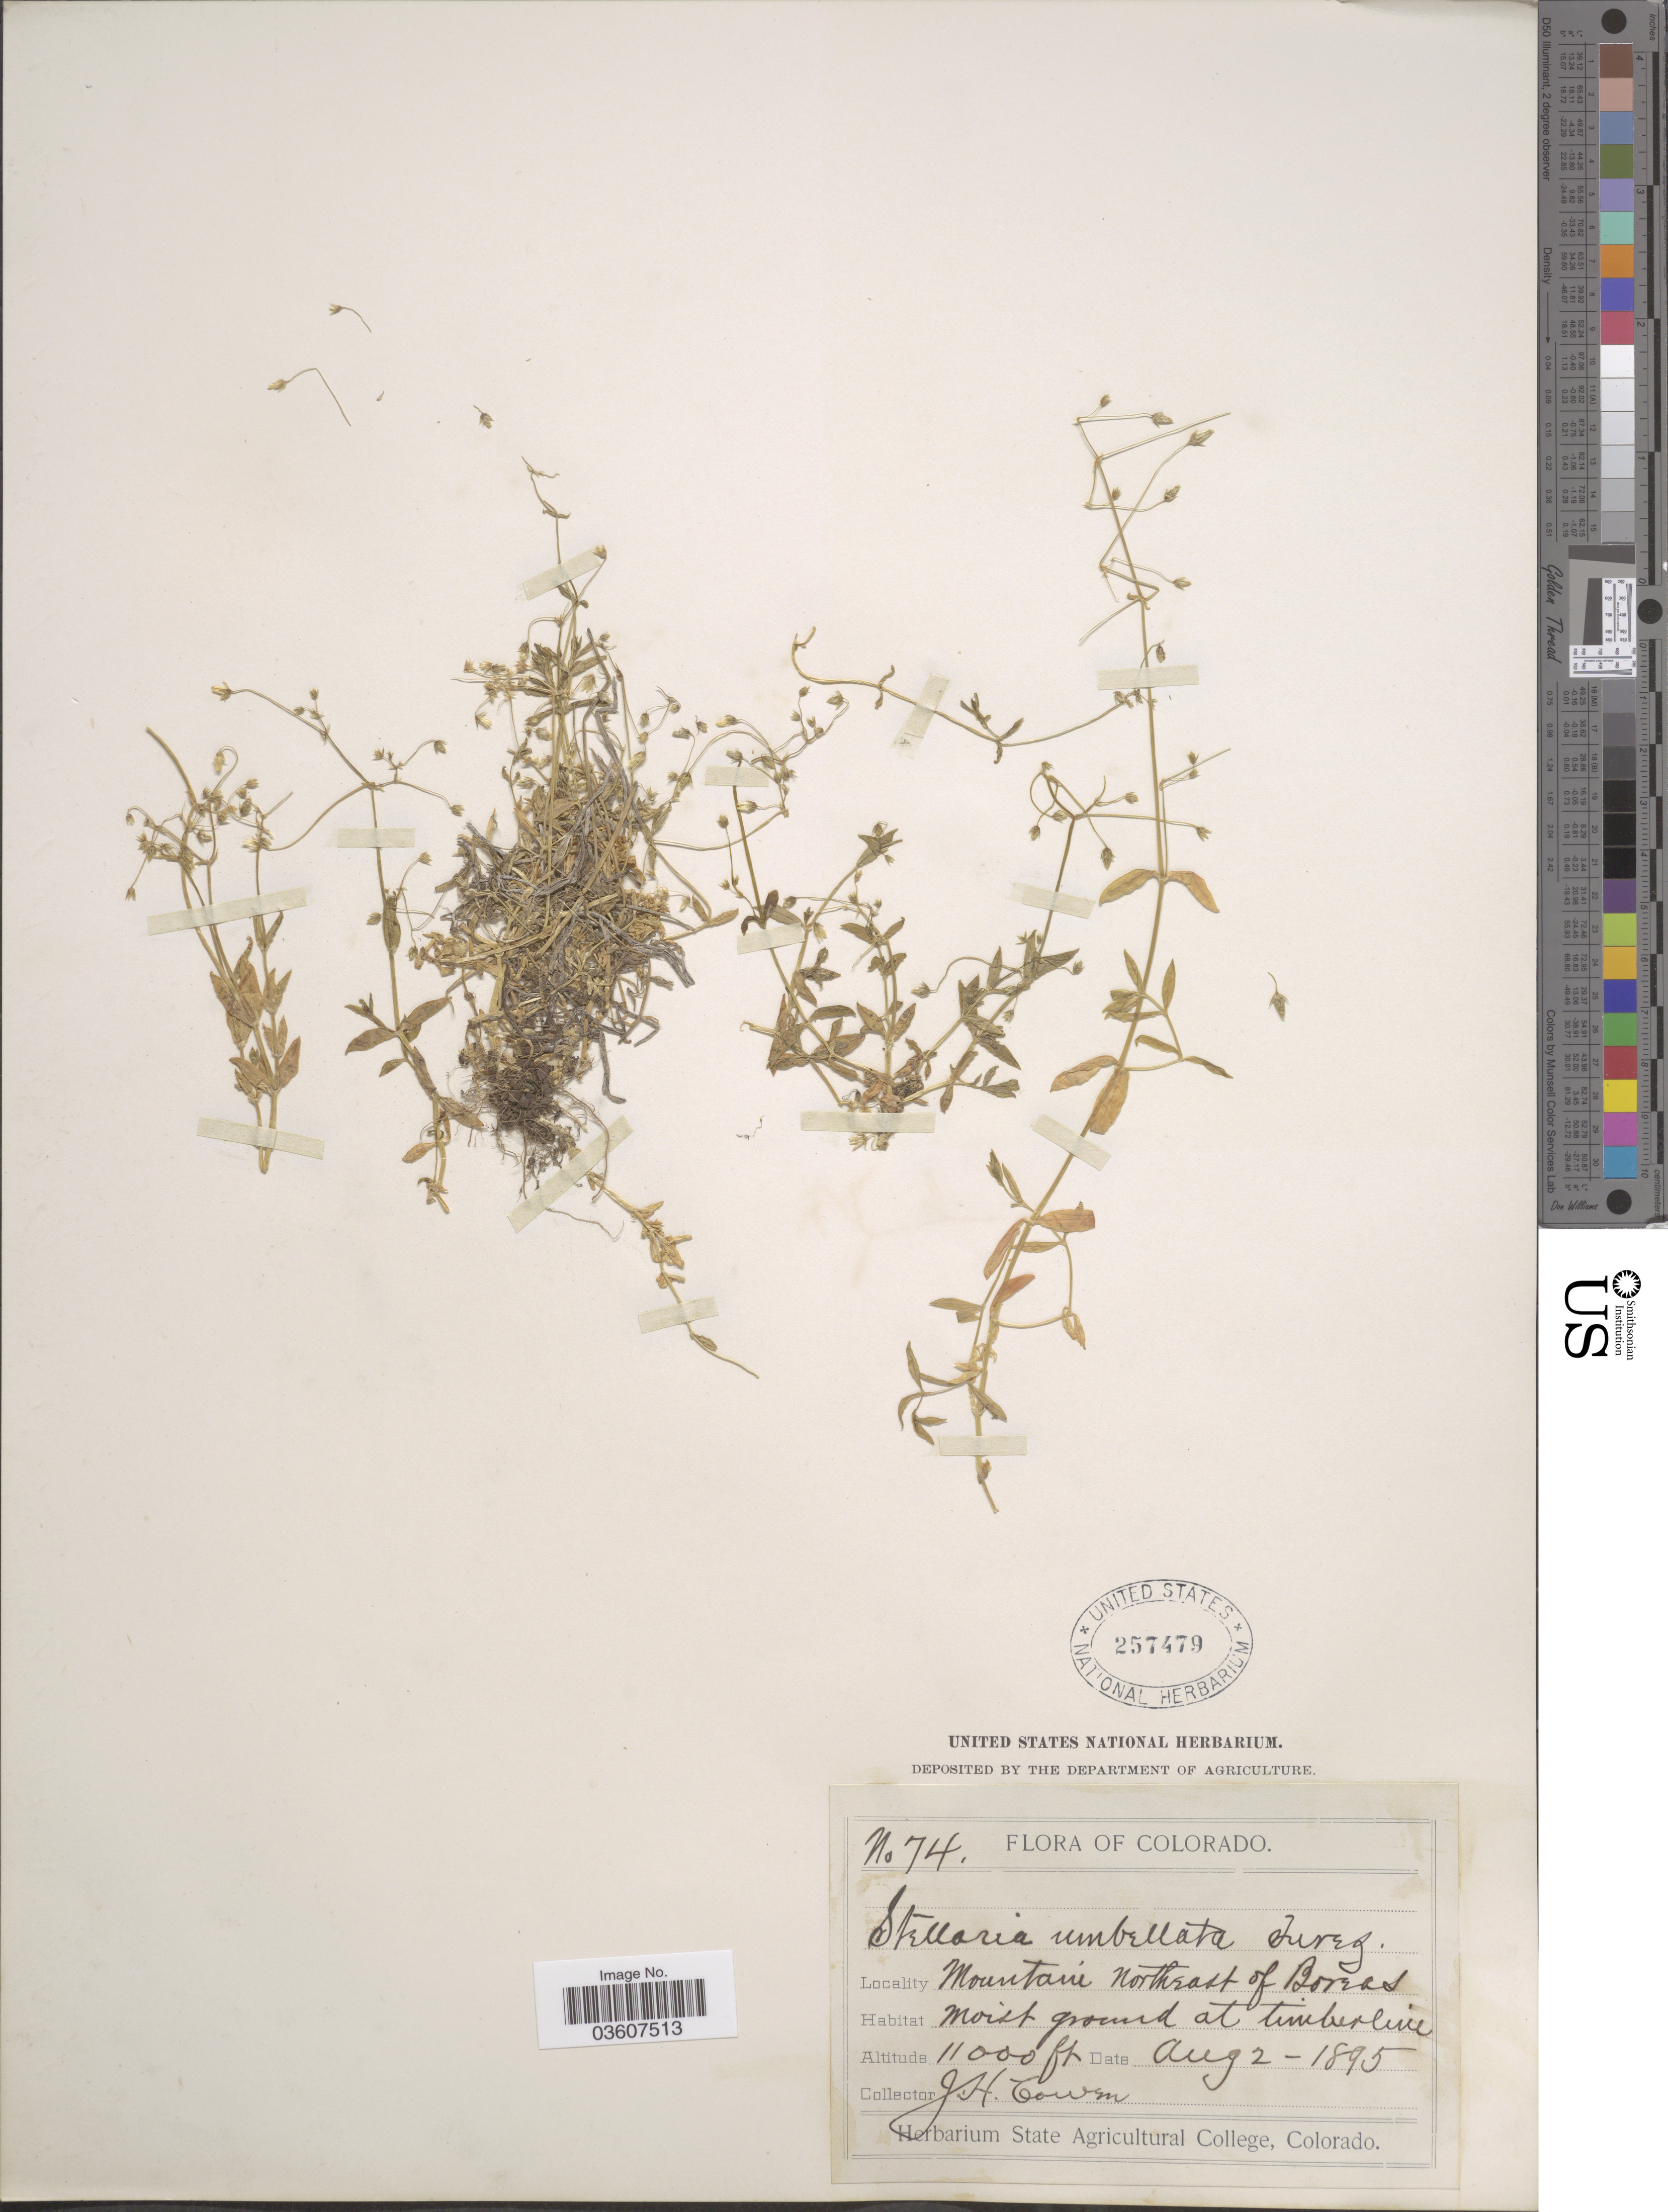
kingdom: Plantae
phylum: Tracheophyta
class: Magnoliopsida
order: Caryophyllales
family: Caryophyllaceae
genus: Stellaria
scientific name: Stellaria umbellata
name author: Turcz.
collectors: J. H. Cowen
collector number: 74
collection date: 1895-08-02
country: United States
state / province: Colorado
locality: Mountain Northeast of Boreas.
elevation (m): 3353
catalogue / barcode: US 257479